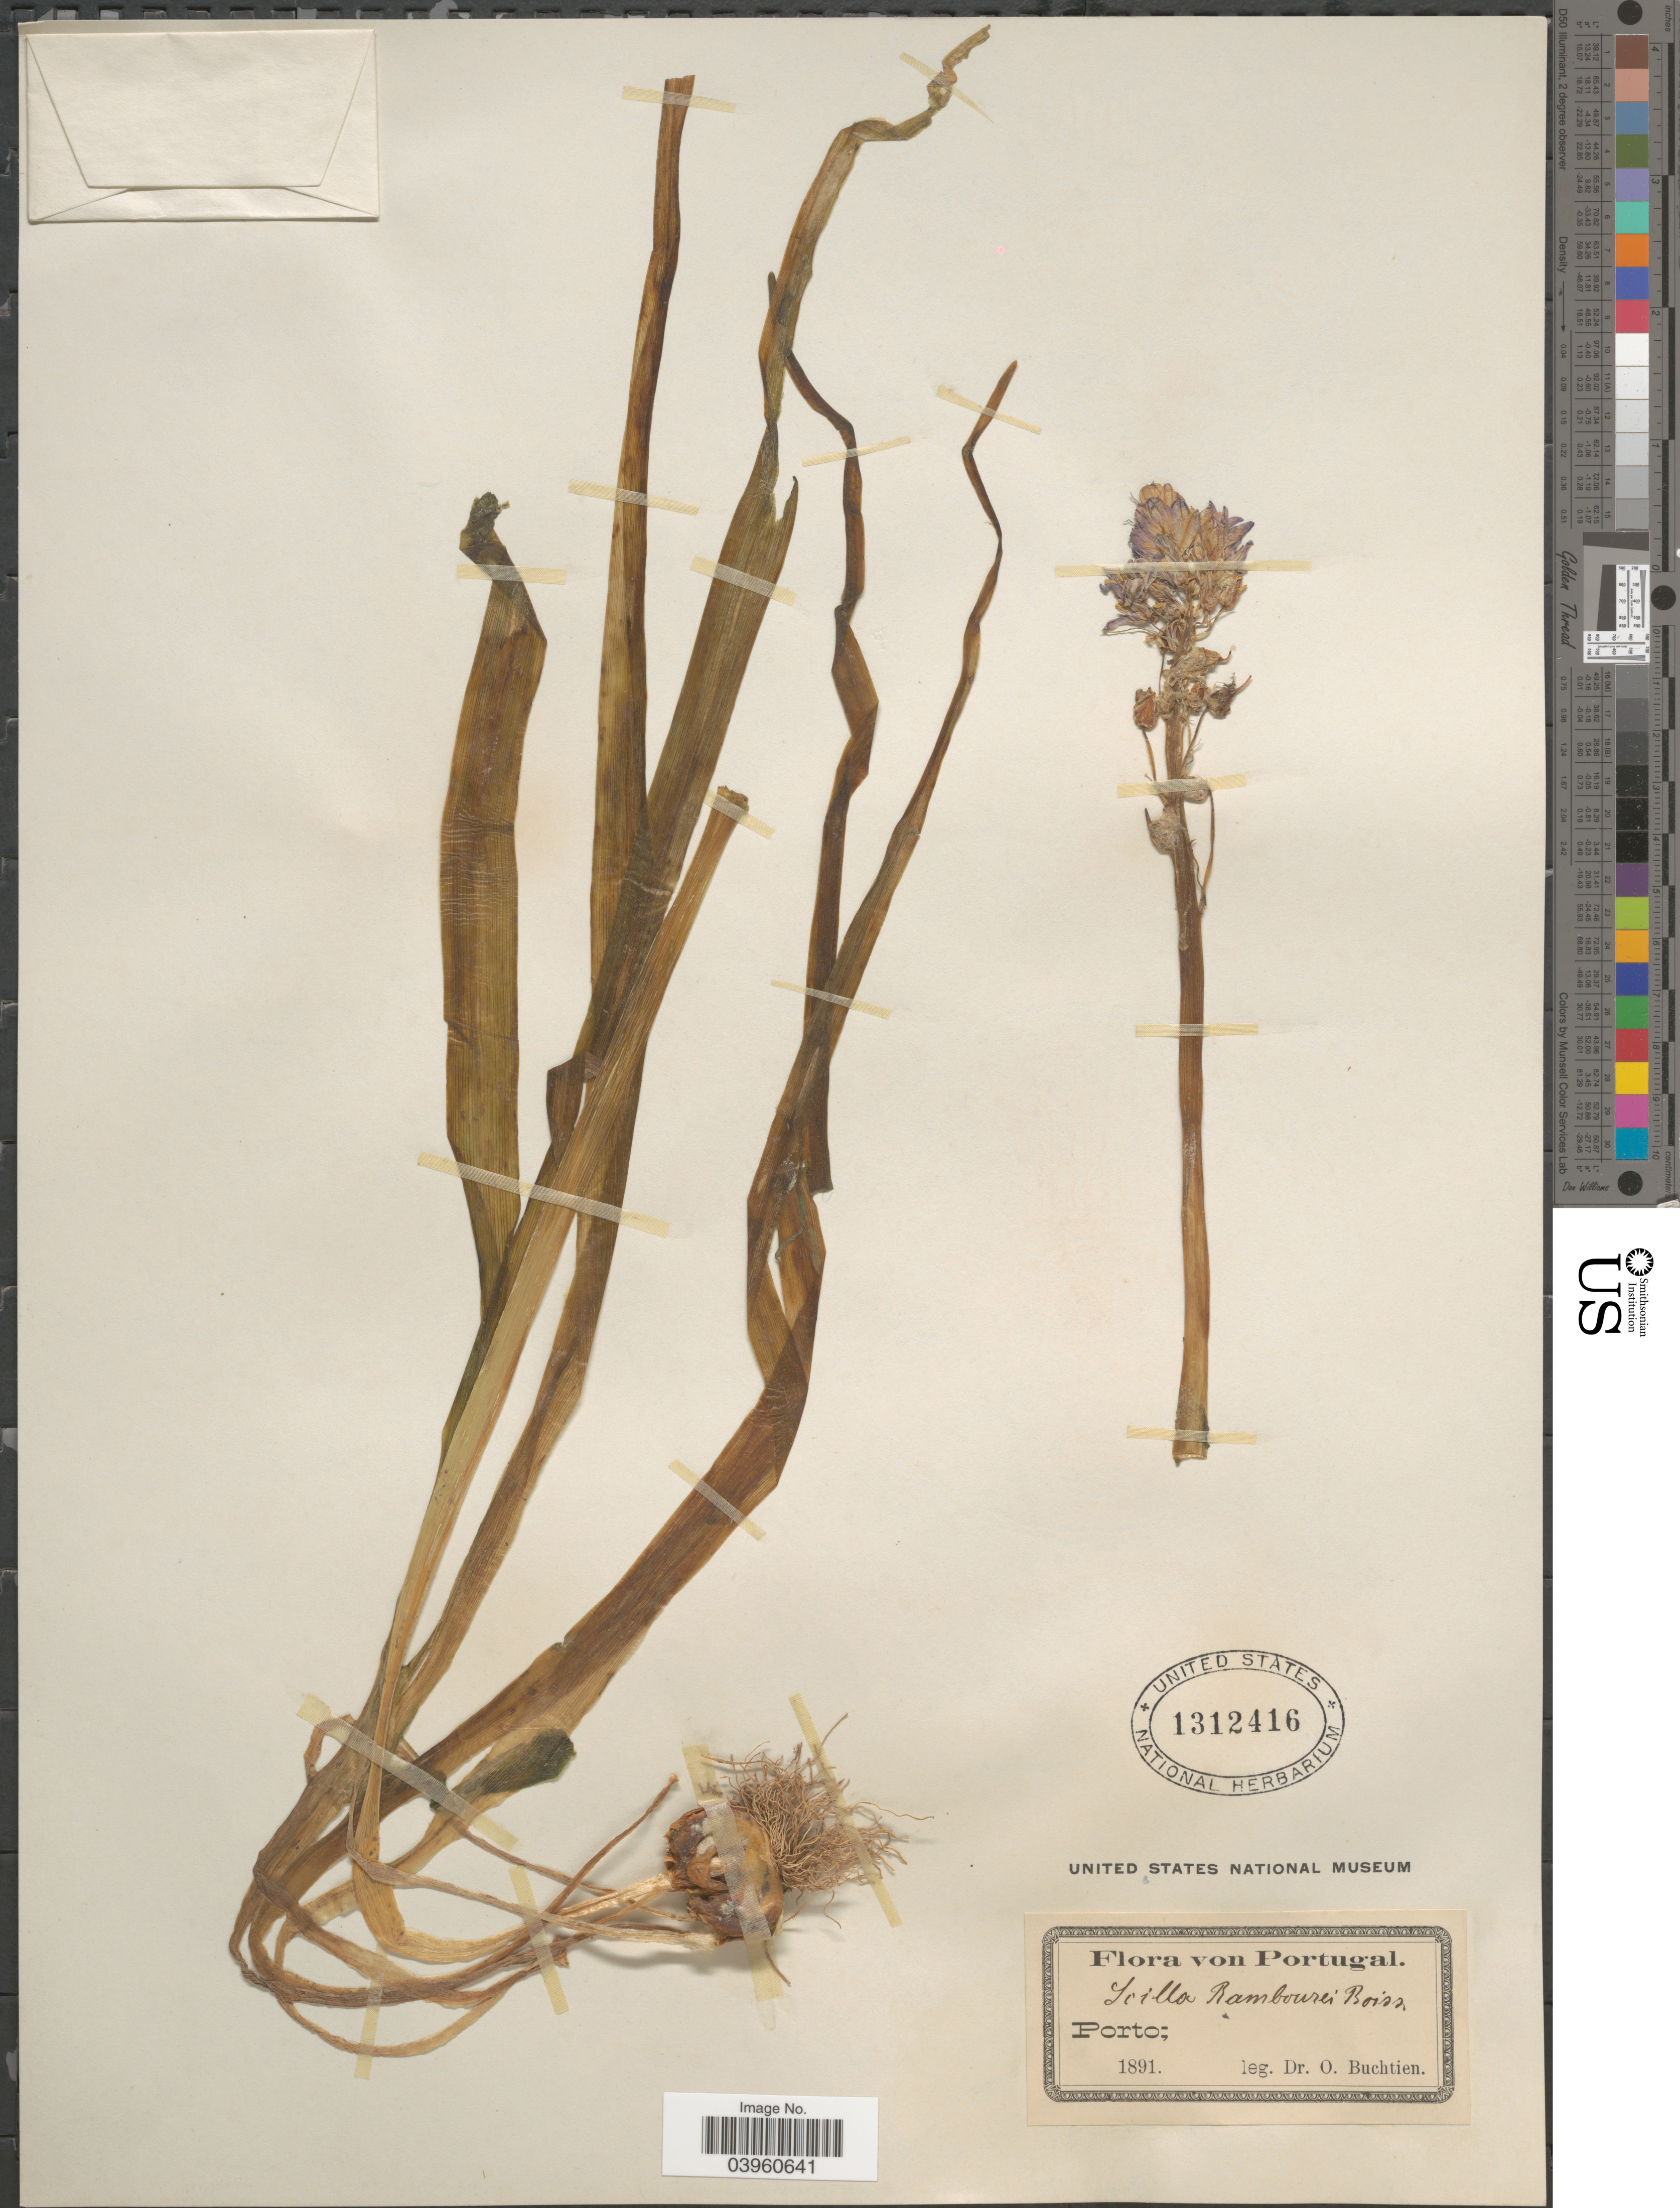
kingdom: Plantae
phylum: Tracheophyta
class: Liliopsida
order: Asparagales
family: Asparagaceae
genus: Scilla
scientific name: Scilla ramburei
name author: Boiss.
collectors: O. Buchtien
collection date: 1891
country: Portugal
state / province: Porto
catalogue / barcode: US 1312416